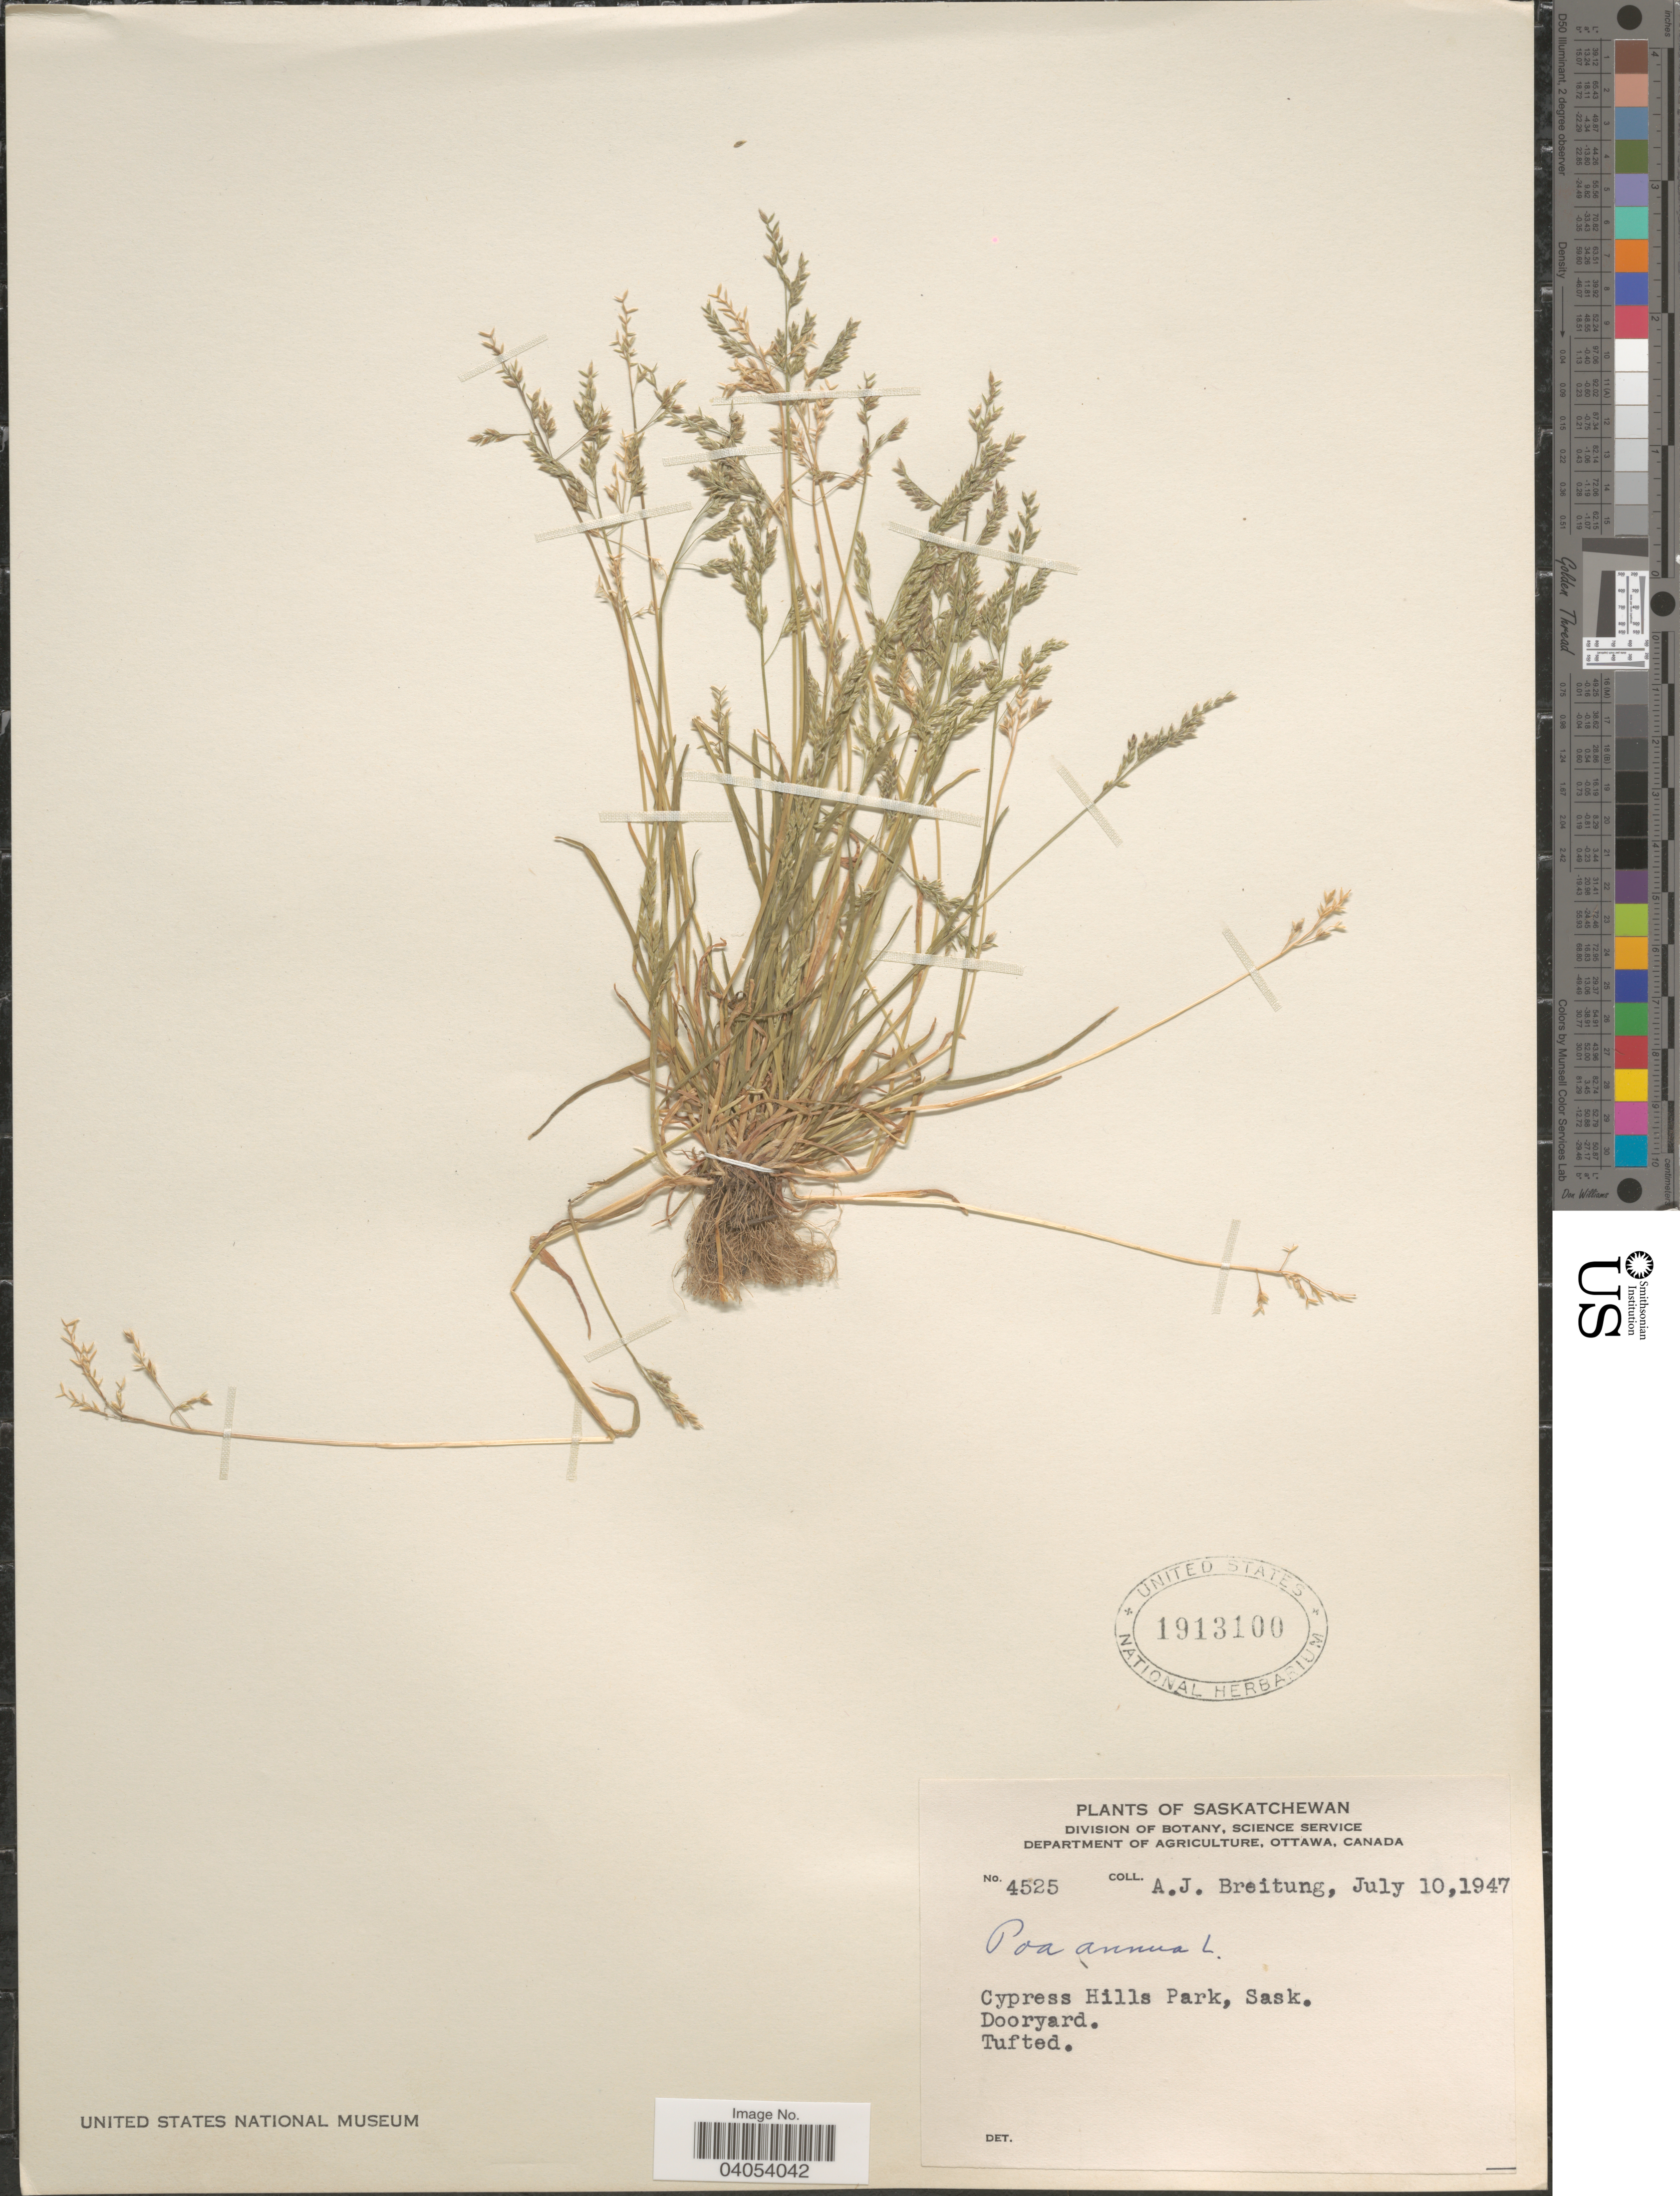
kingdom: Plantae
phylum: Tracheophyta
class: Liliopsida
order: Poales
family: Poaceae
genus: Poa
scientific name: Poa annua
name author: L.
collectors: A. Breitung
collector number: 4525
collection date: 1947-07-10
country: Canada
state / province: Saskatchewan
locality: Cypress Hills Park, Sask. Dooryard.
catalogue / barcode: US 1913100